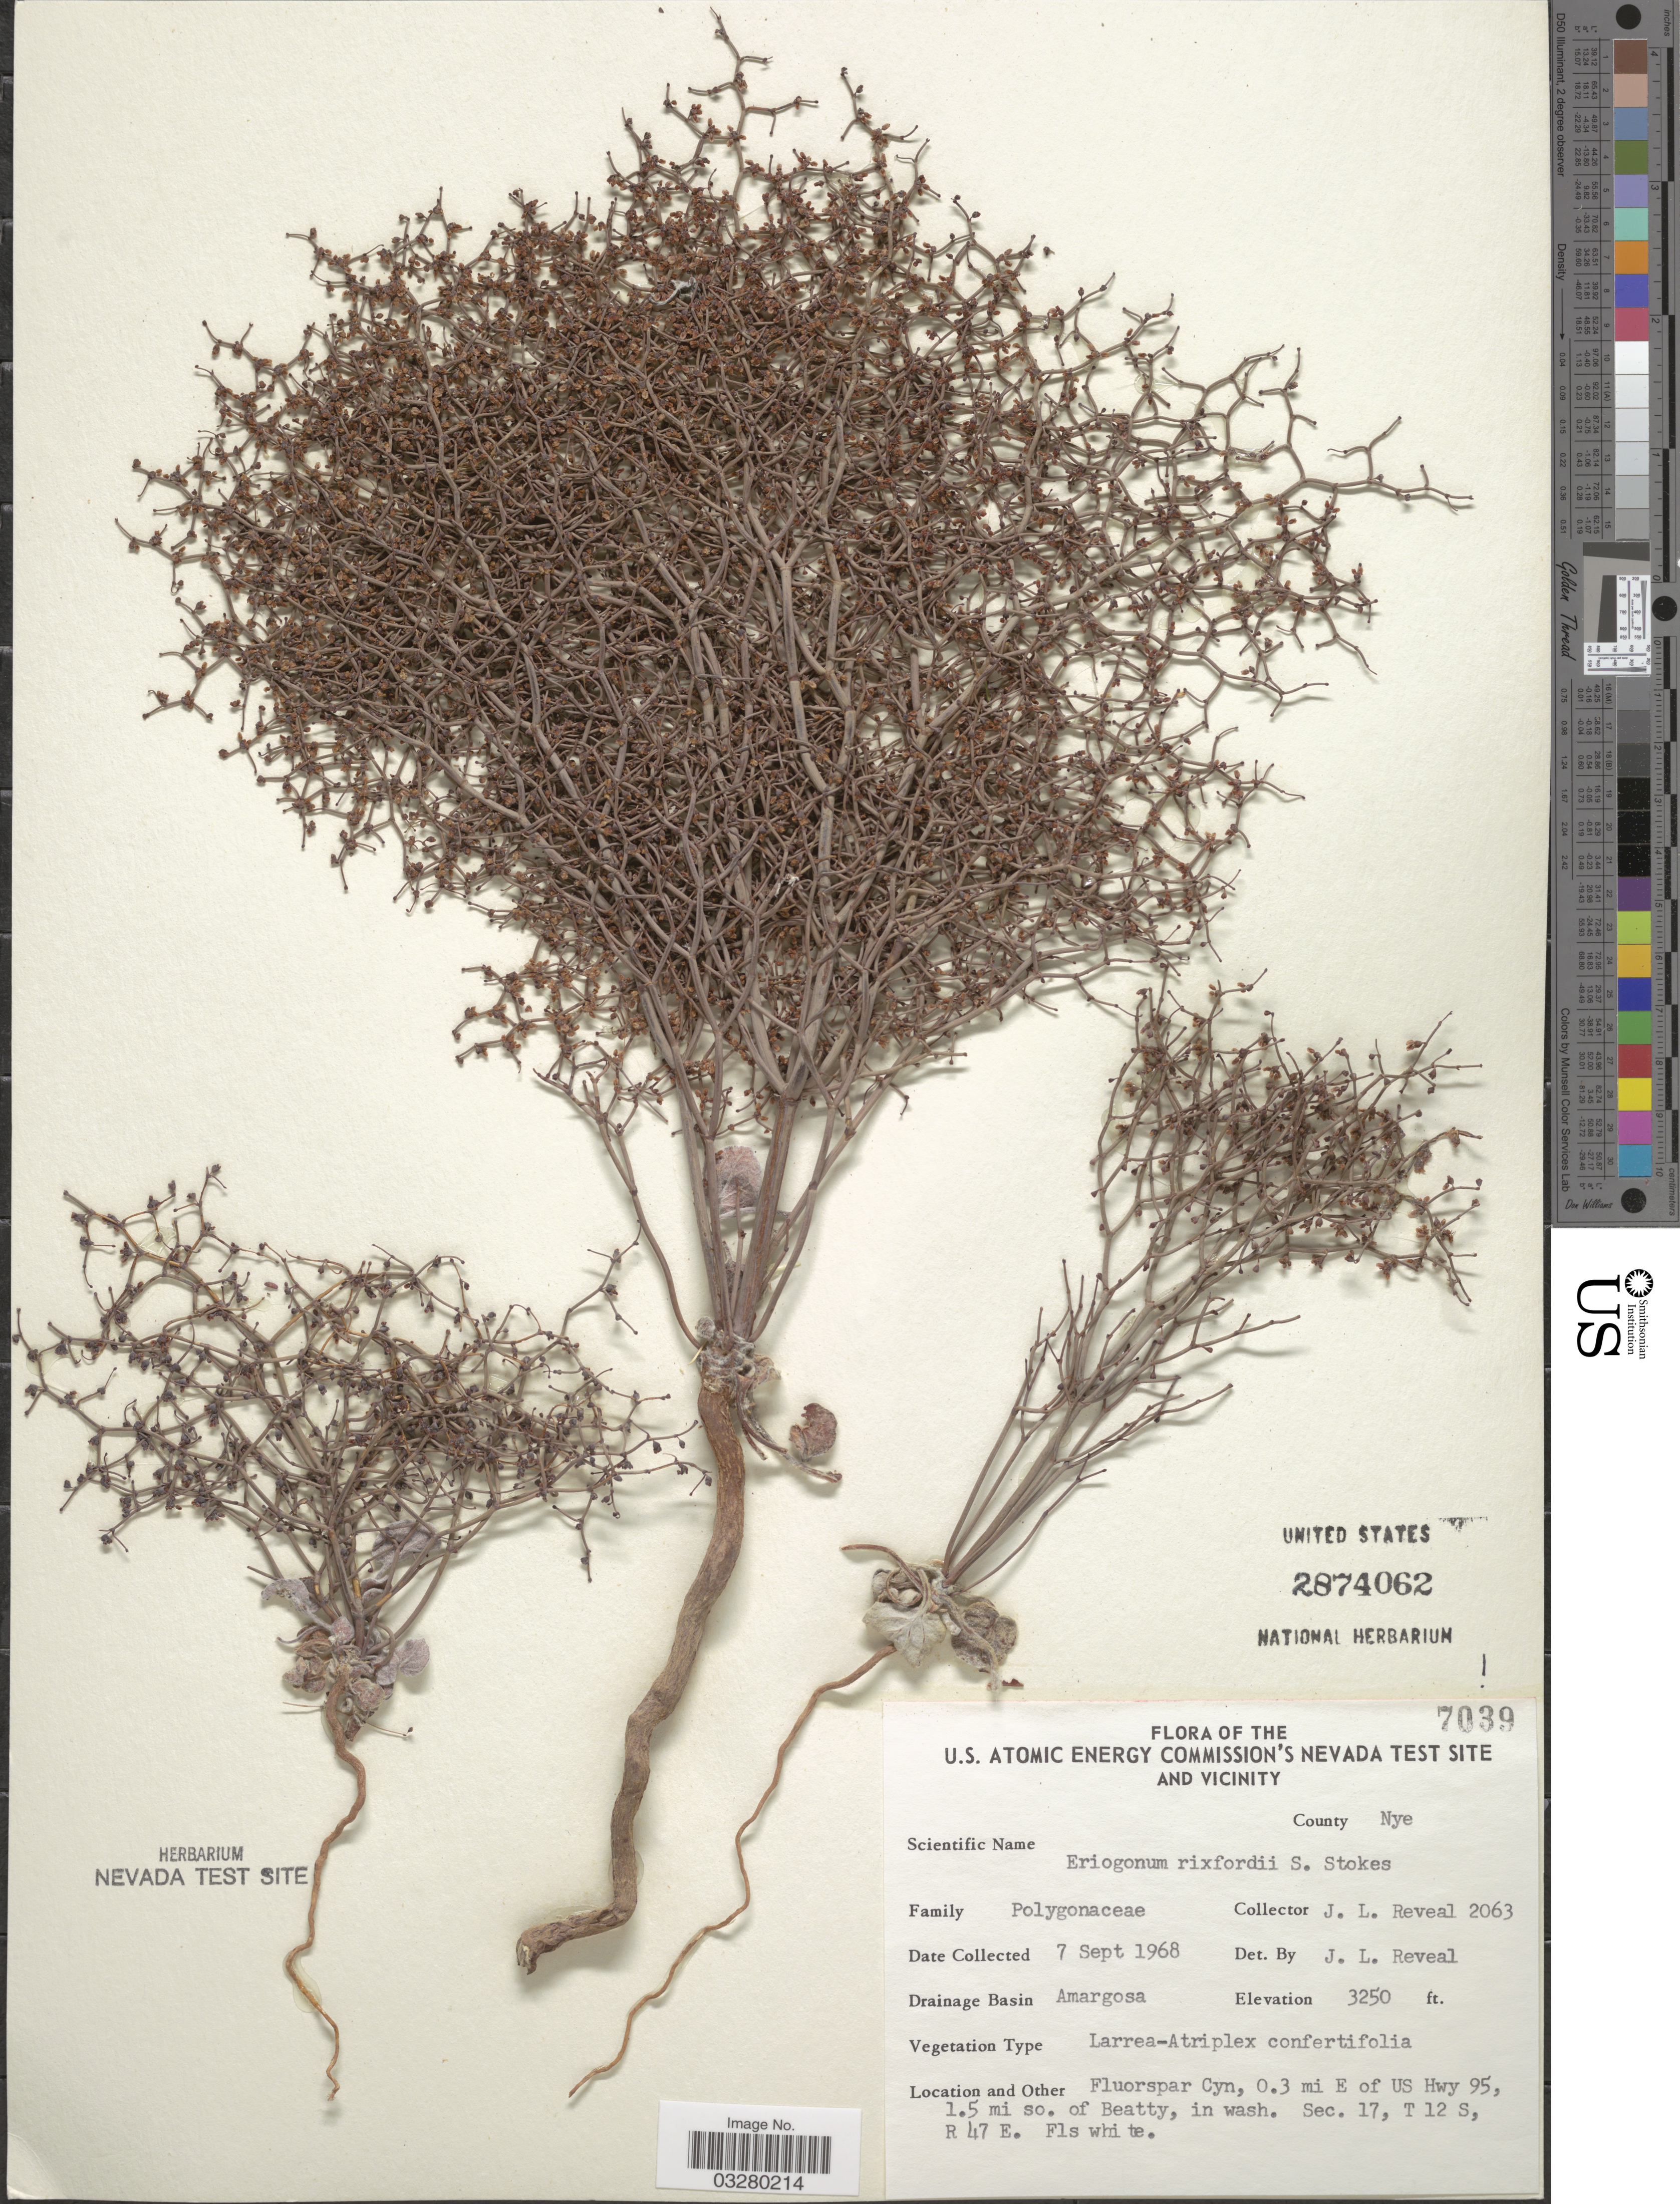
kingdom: Plantae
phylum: Tracheophyta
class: Magnoliopsida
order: Caryophyllales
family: Polygonaceae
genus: Eriogonum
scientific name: Eriogonum rixfordii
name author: S. Stokes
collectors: J. L. Reveal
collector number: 2063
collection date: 1968-09-07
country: United States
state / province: Nevada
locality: U.S. Atomic Energy Commission's Nevada Test Site and Vicinity. County Nye. Drainage Basin Amargosa. Fluorspar Cyn, 0.3 mi E of US Hwy 95, 1.5 mi so. of Beatty, in wash. Sec. 17, T 12 S, R 47 E.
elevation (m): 991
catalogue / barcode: US 2874062